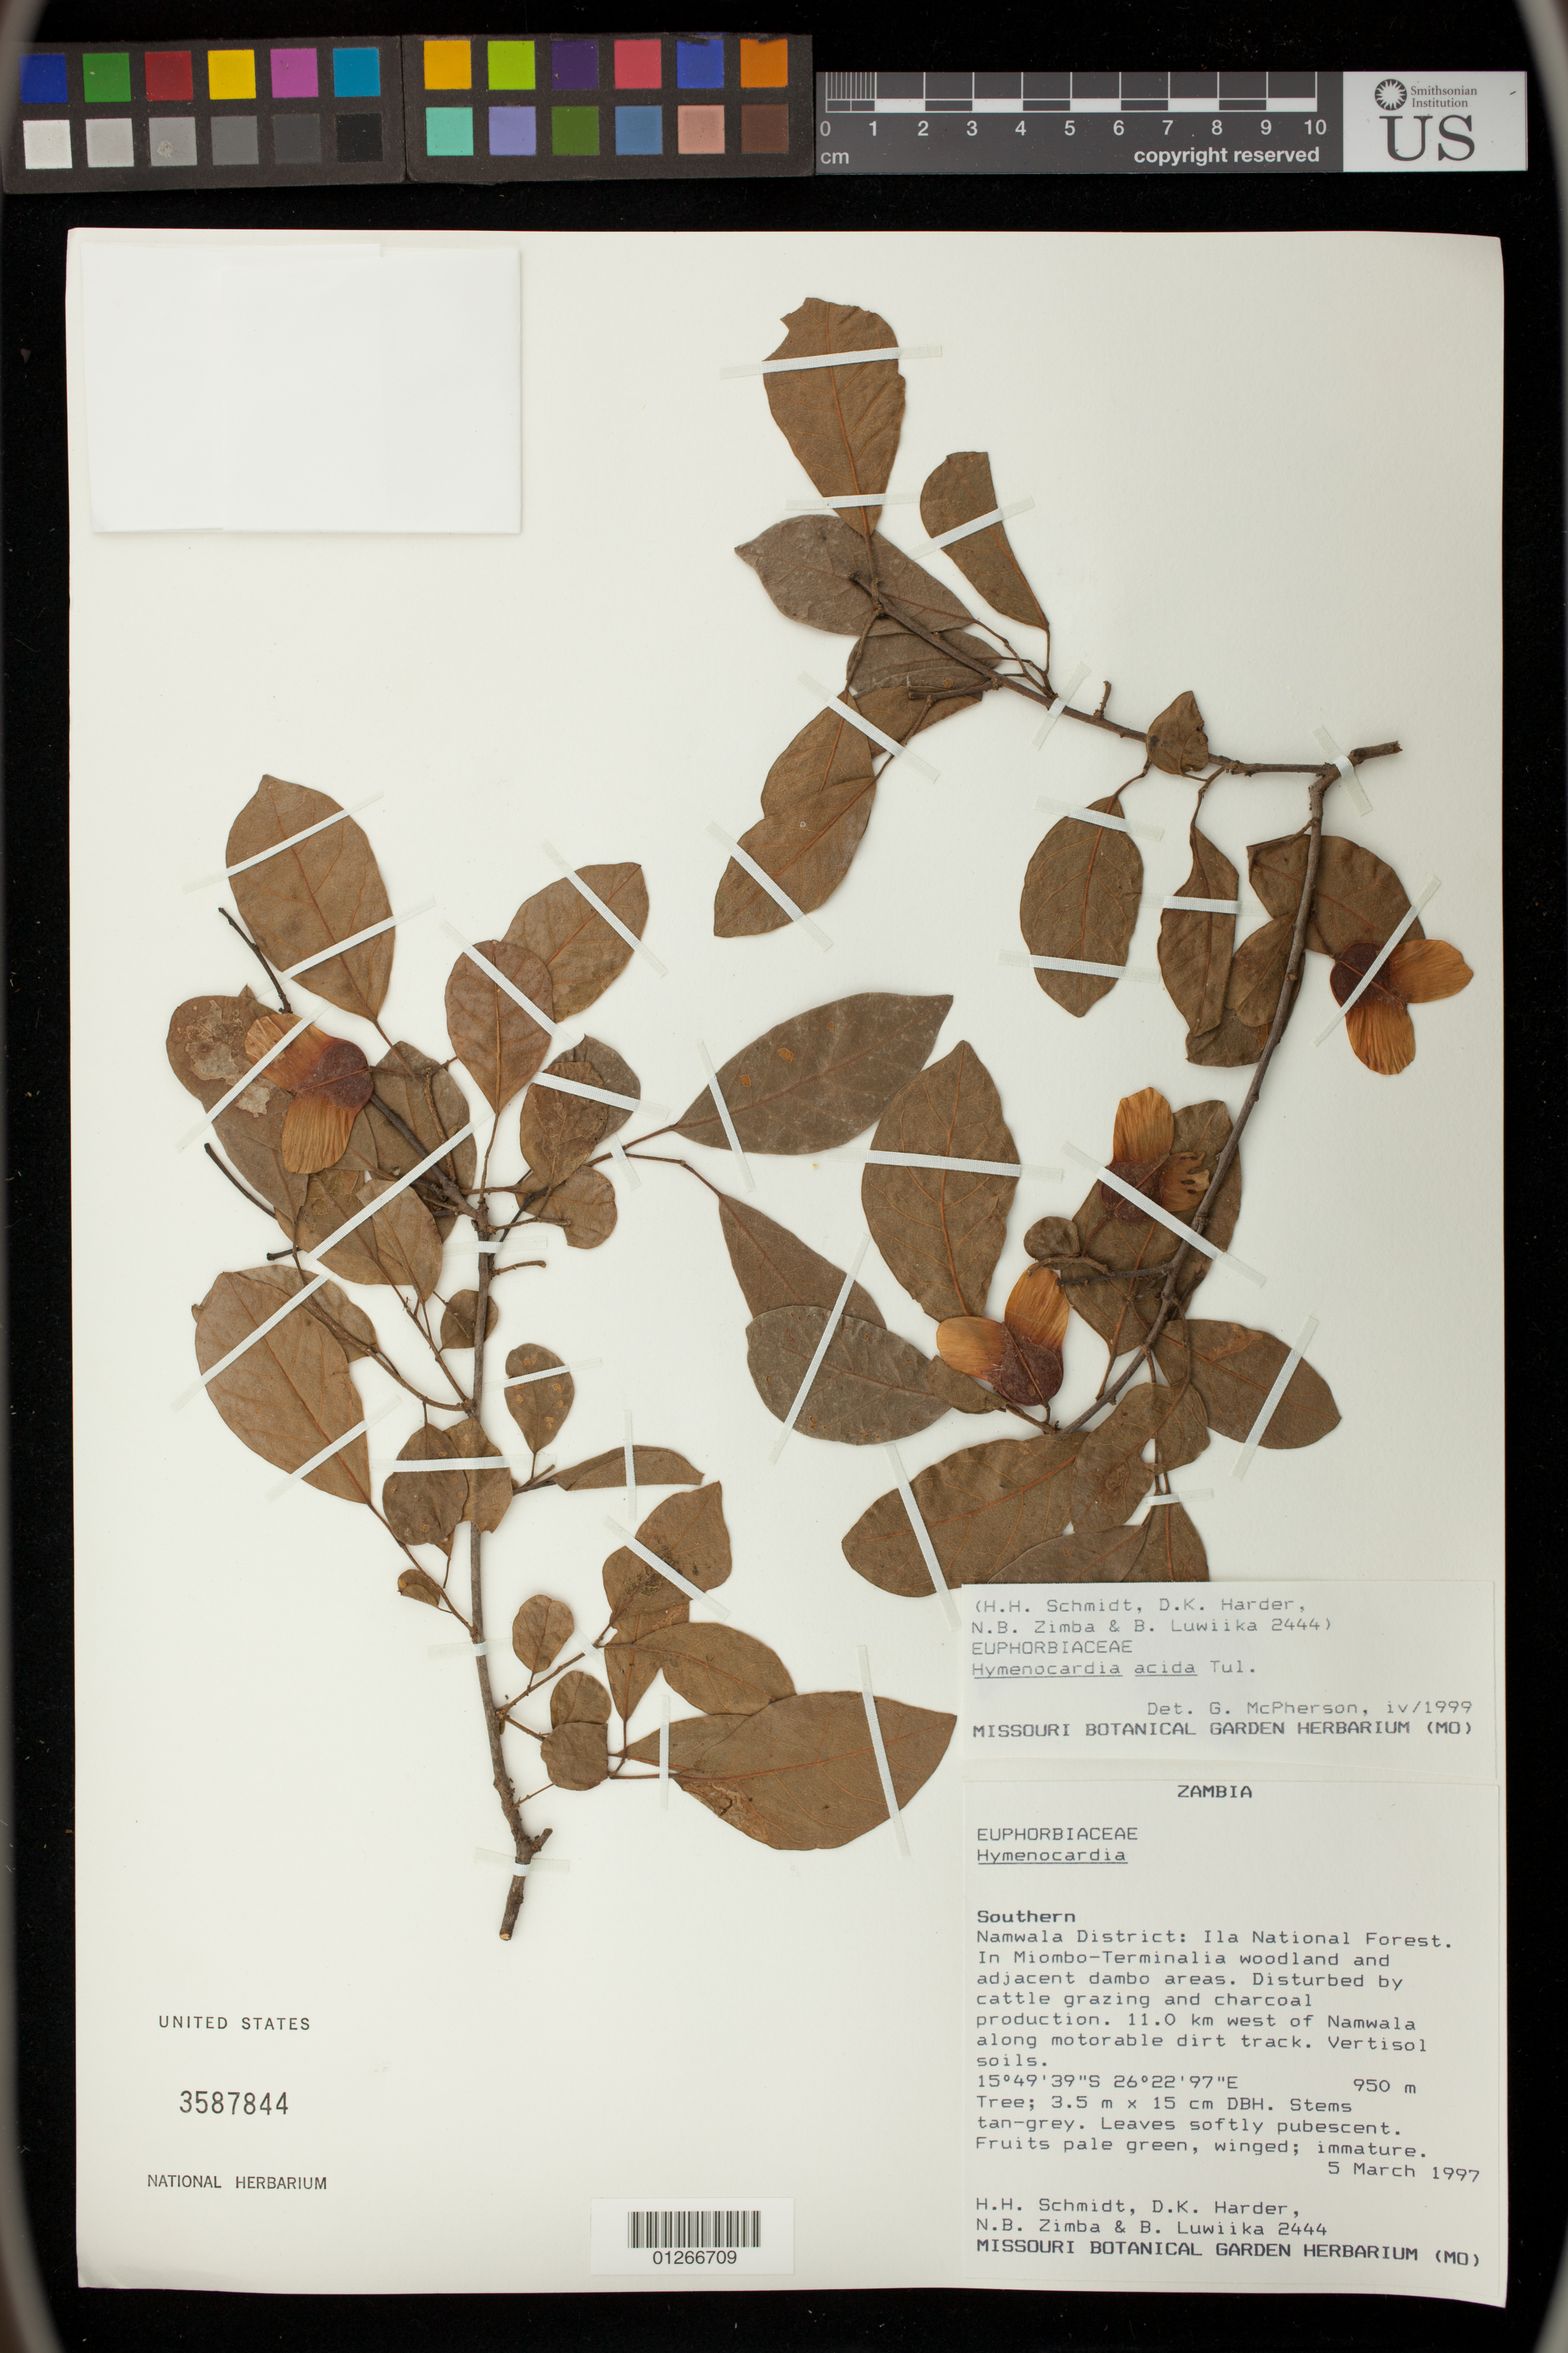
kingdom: Plantae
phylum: Tracheophyta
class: Magnoliopsida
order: Malpighiales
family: Phyllanthaceae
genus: Hymenocardia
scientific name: Hymenocardia acida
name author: Tul.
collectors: H. H. Schmidt, D. Harder, N. B. Zimba & B. Luwiika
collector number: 2444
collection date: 1997-03-05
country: Zambia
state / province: Southern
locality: Namwala District: Ila National Forest. 11.0 km west of Namwala along motorable dirt track.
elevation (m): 950